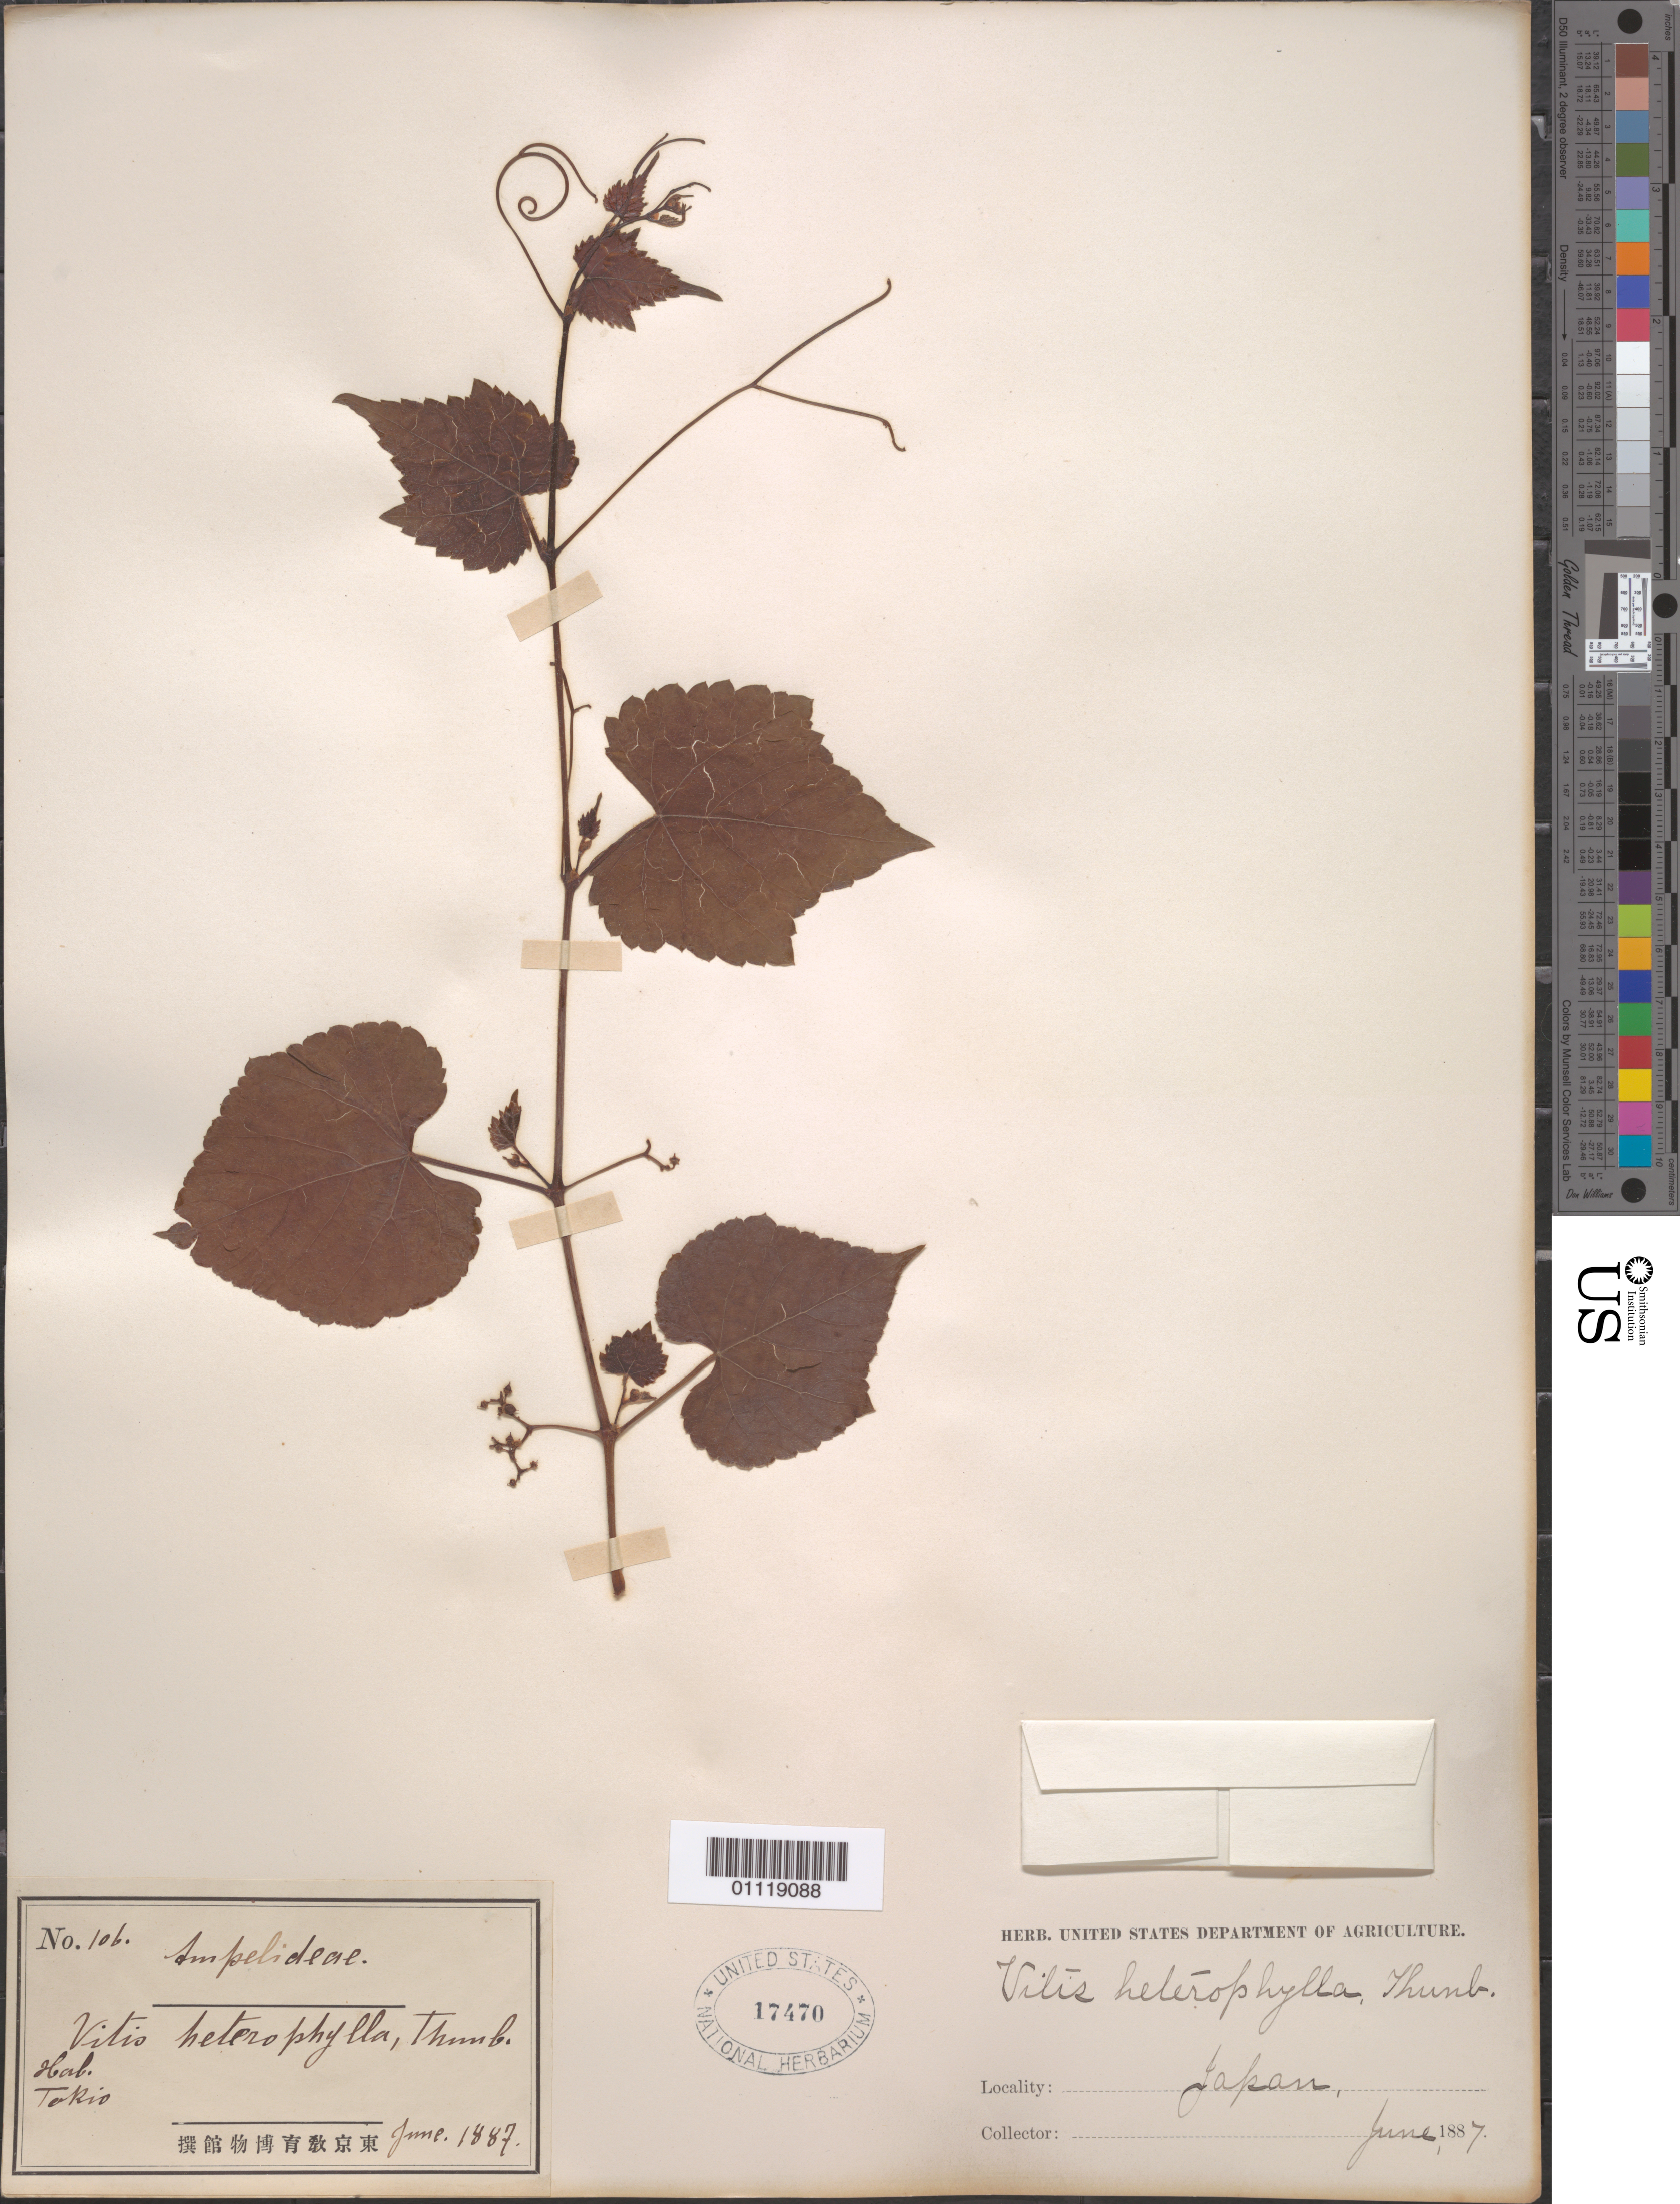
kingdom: Plantae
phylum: Tracheophyta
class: Magnoliopsida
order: Vitales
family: Vitaceae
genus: Ampelopsis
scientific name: Ampelopsis glandulosa var. heterophylla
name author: (Thunb.) Momiy.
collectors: U.S. Department of Agriculture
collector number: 106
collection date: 1887-06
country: Japan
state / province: Tokyo, Federal City of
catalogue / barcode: US 17470